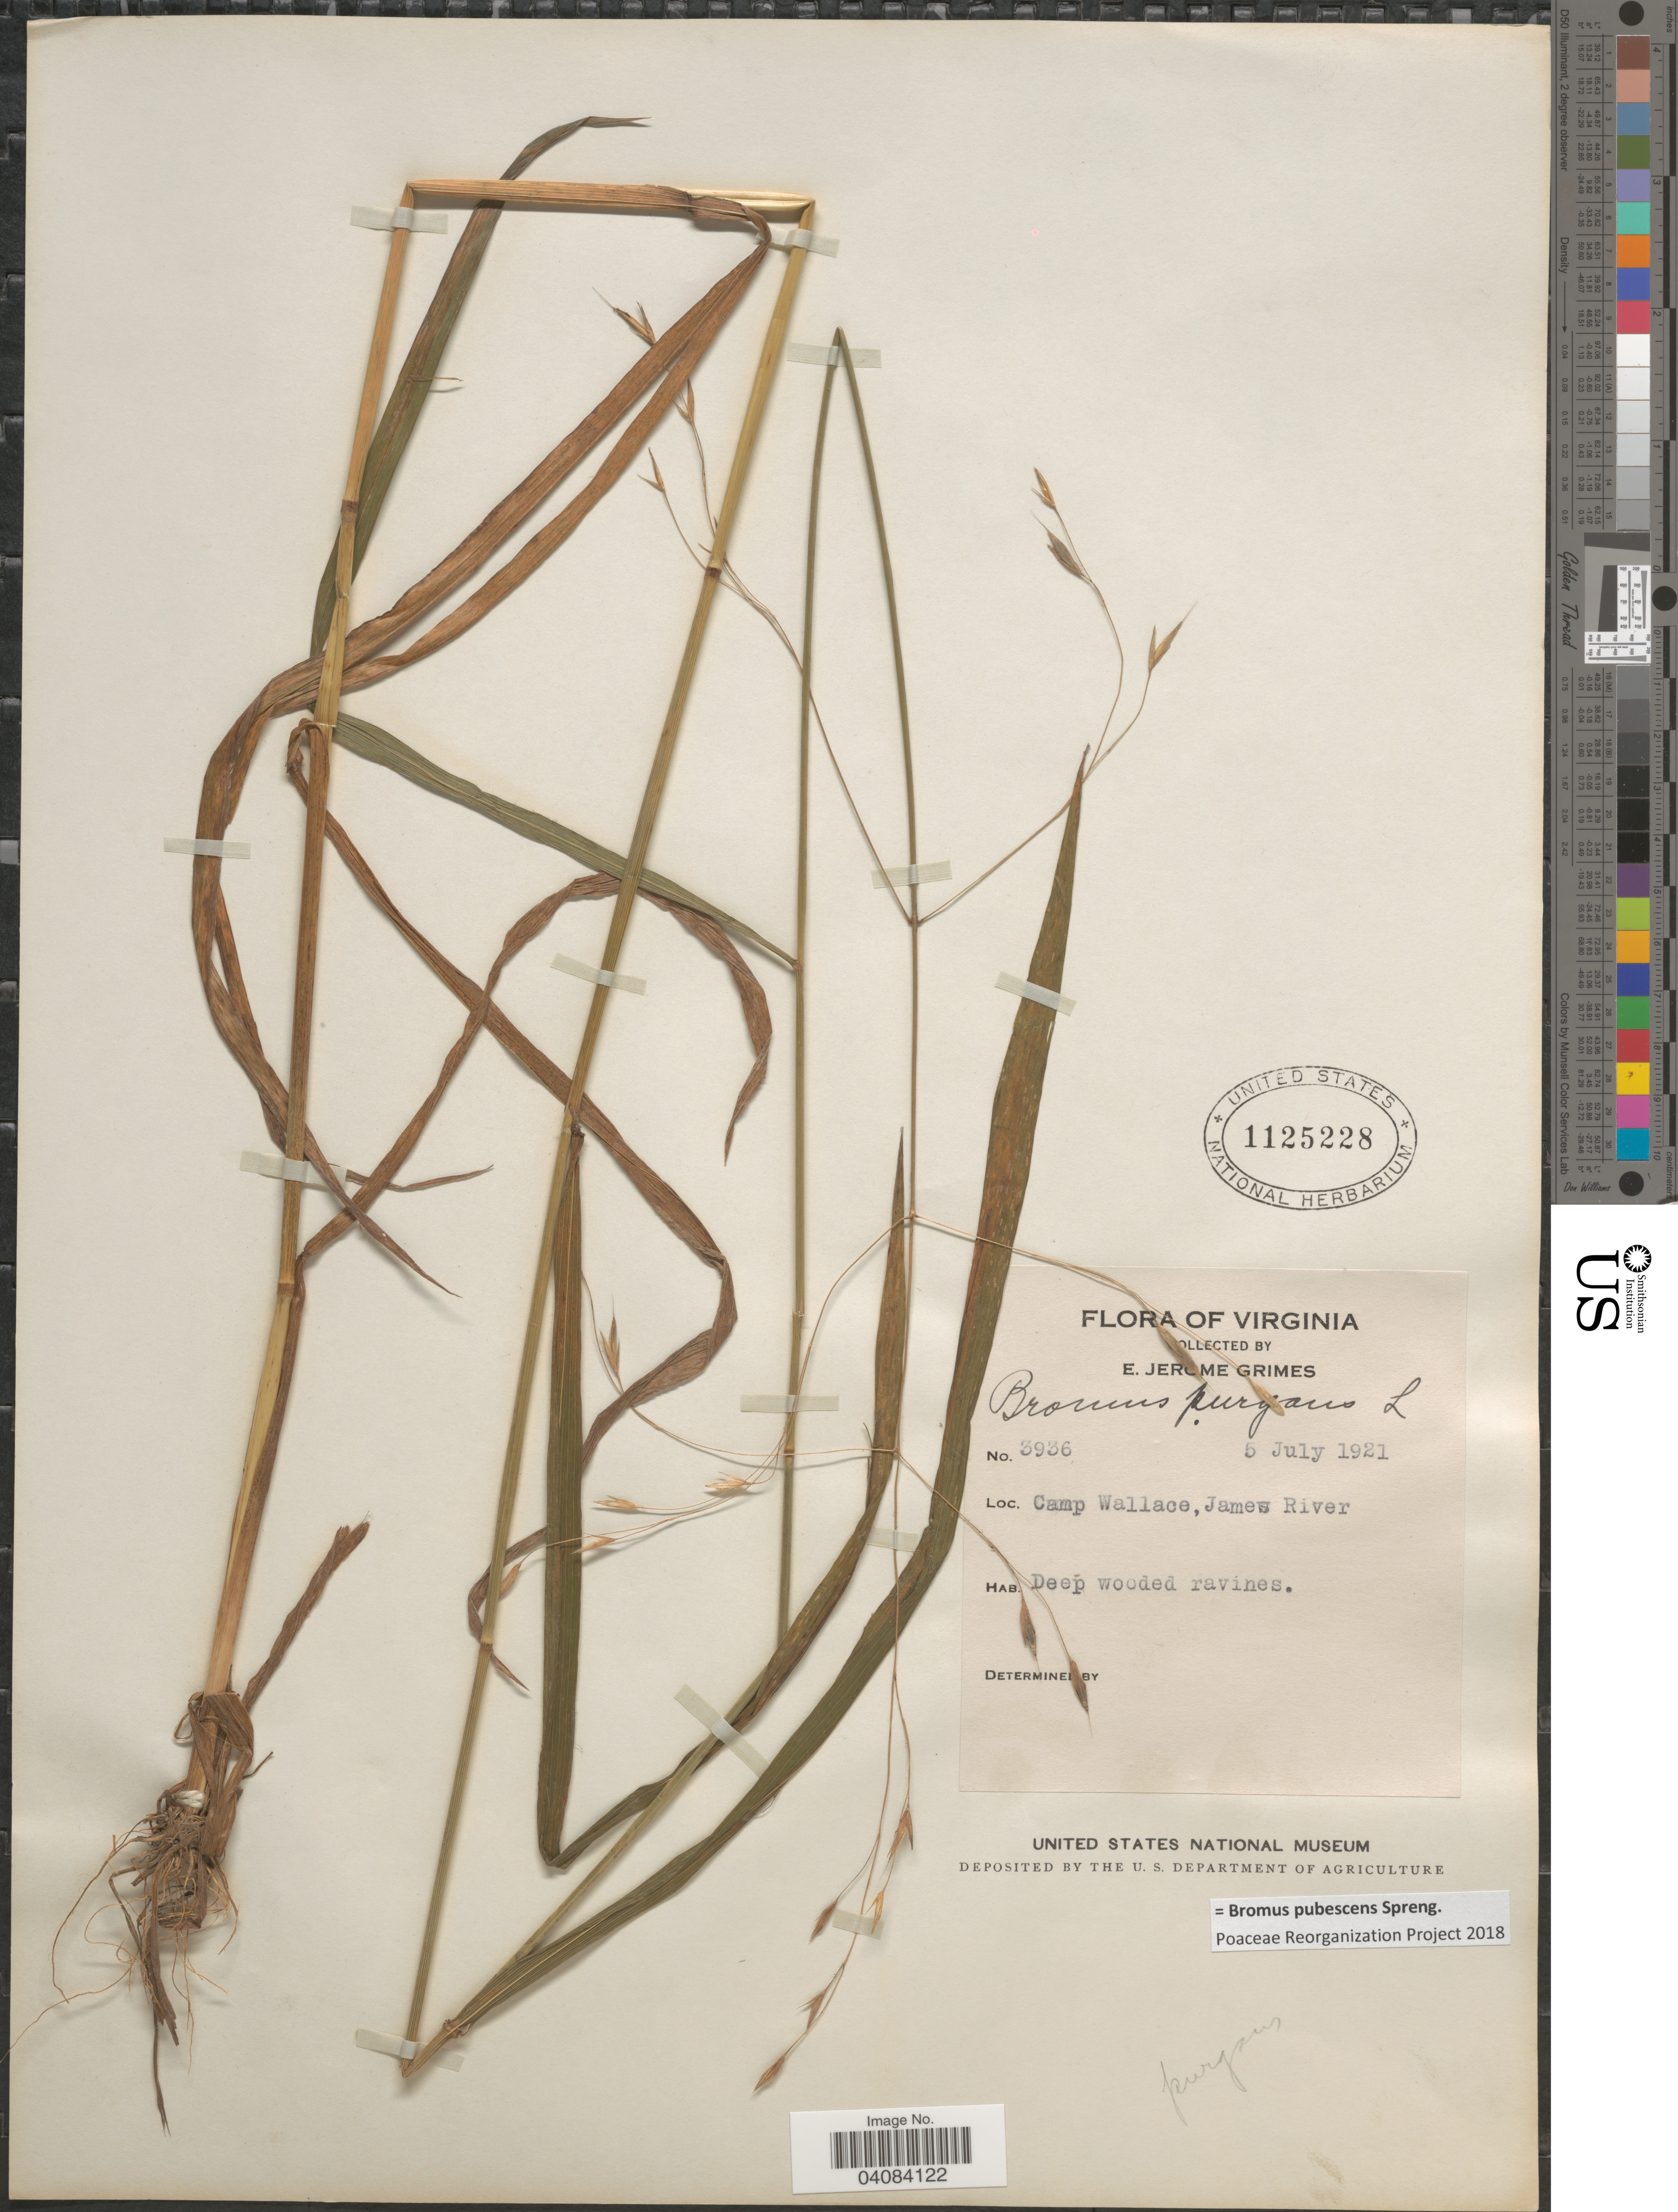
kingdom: Plantae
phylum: Tracheophyta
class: Liliopsida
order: Poales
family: Poaceae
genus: Bromus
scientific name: Bromus pubescens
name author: Muhl. ex Willd.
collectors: E. J. Grimes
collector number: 3936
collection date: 1921-07-05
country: United States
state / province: Virginia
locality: Camp Wallace, James River. Deep wooded ravines.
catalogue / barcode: US 1125228